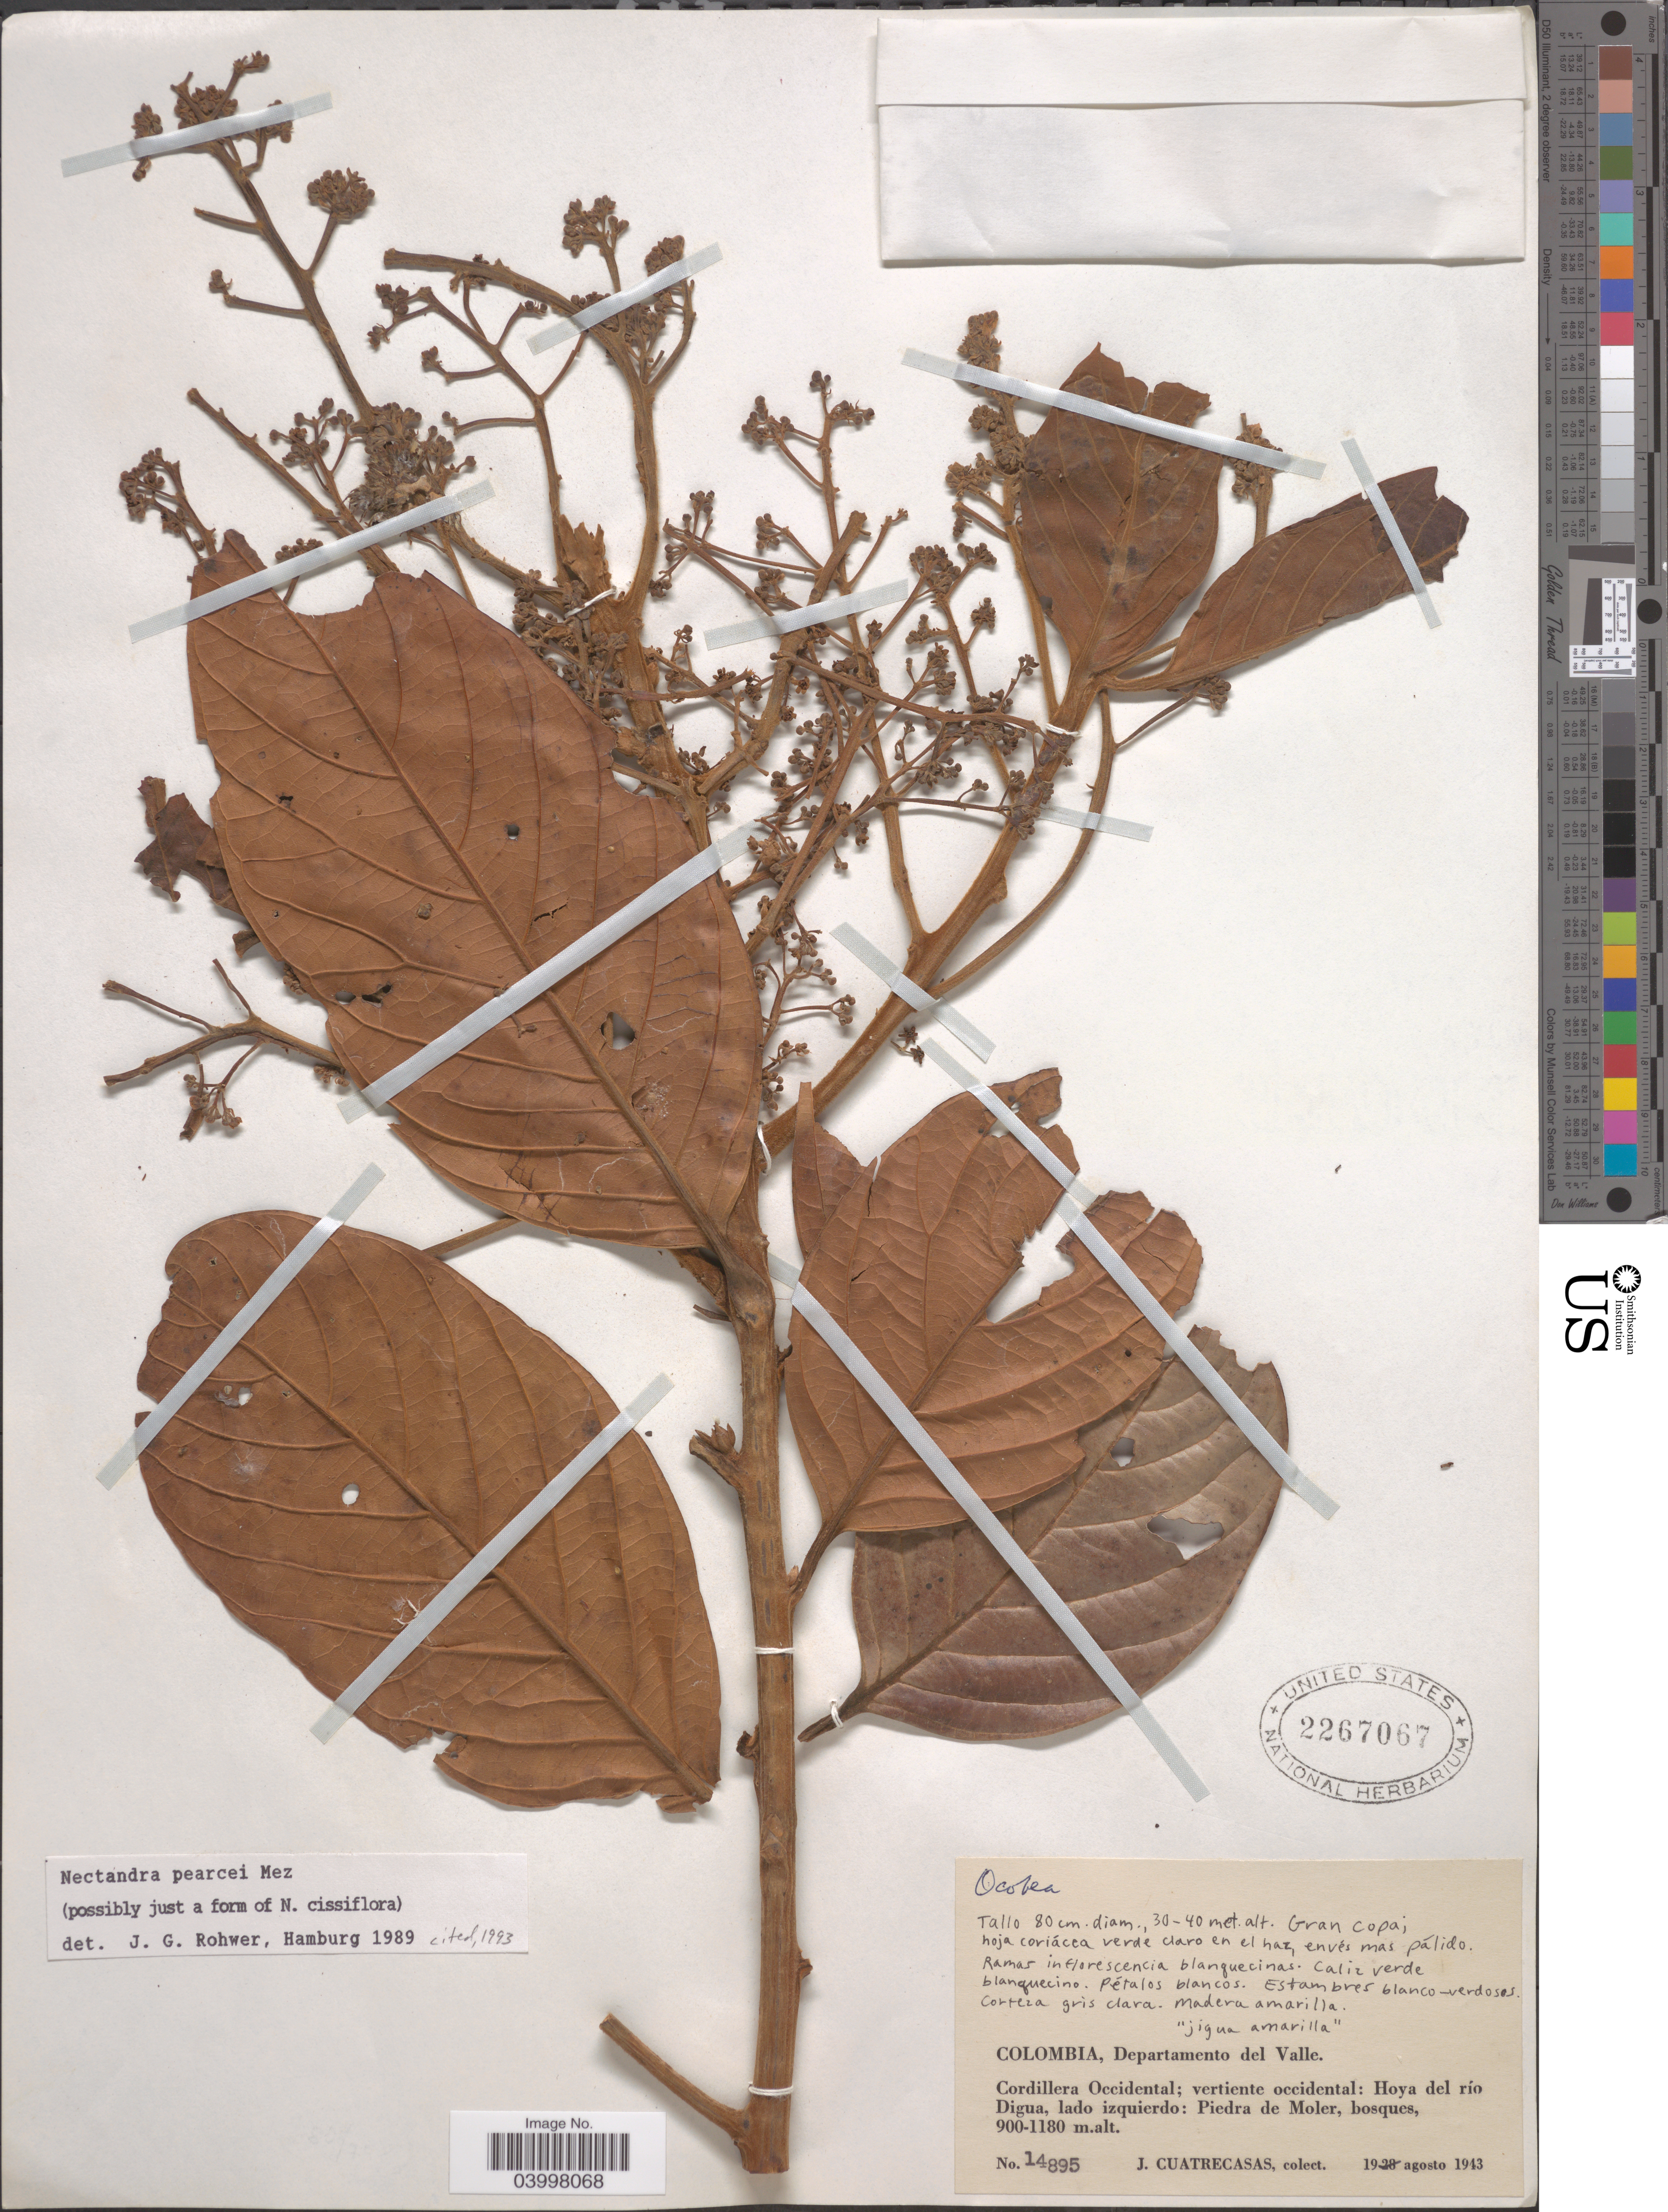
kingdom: Plantae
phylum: Tracheophyta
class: Magnoliopsida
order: Laurales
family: Lauraceae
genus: Nectandra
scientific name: Nectandra pearcei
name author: Mez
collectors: J. Cuatrecasas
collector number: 14895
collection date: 1943-08-19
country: Colombia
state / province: Valle del Cauca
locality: Departamento del Valle. Cordillera Occidental; vertiente occidental: Hoya del río Digua, lado izquierdo: Piedra de Moler.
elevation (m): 900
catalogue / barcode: US 2267067